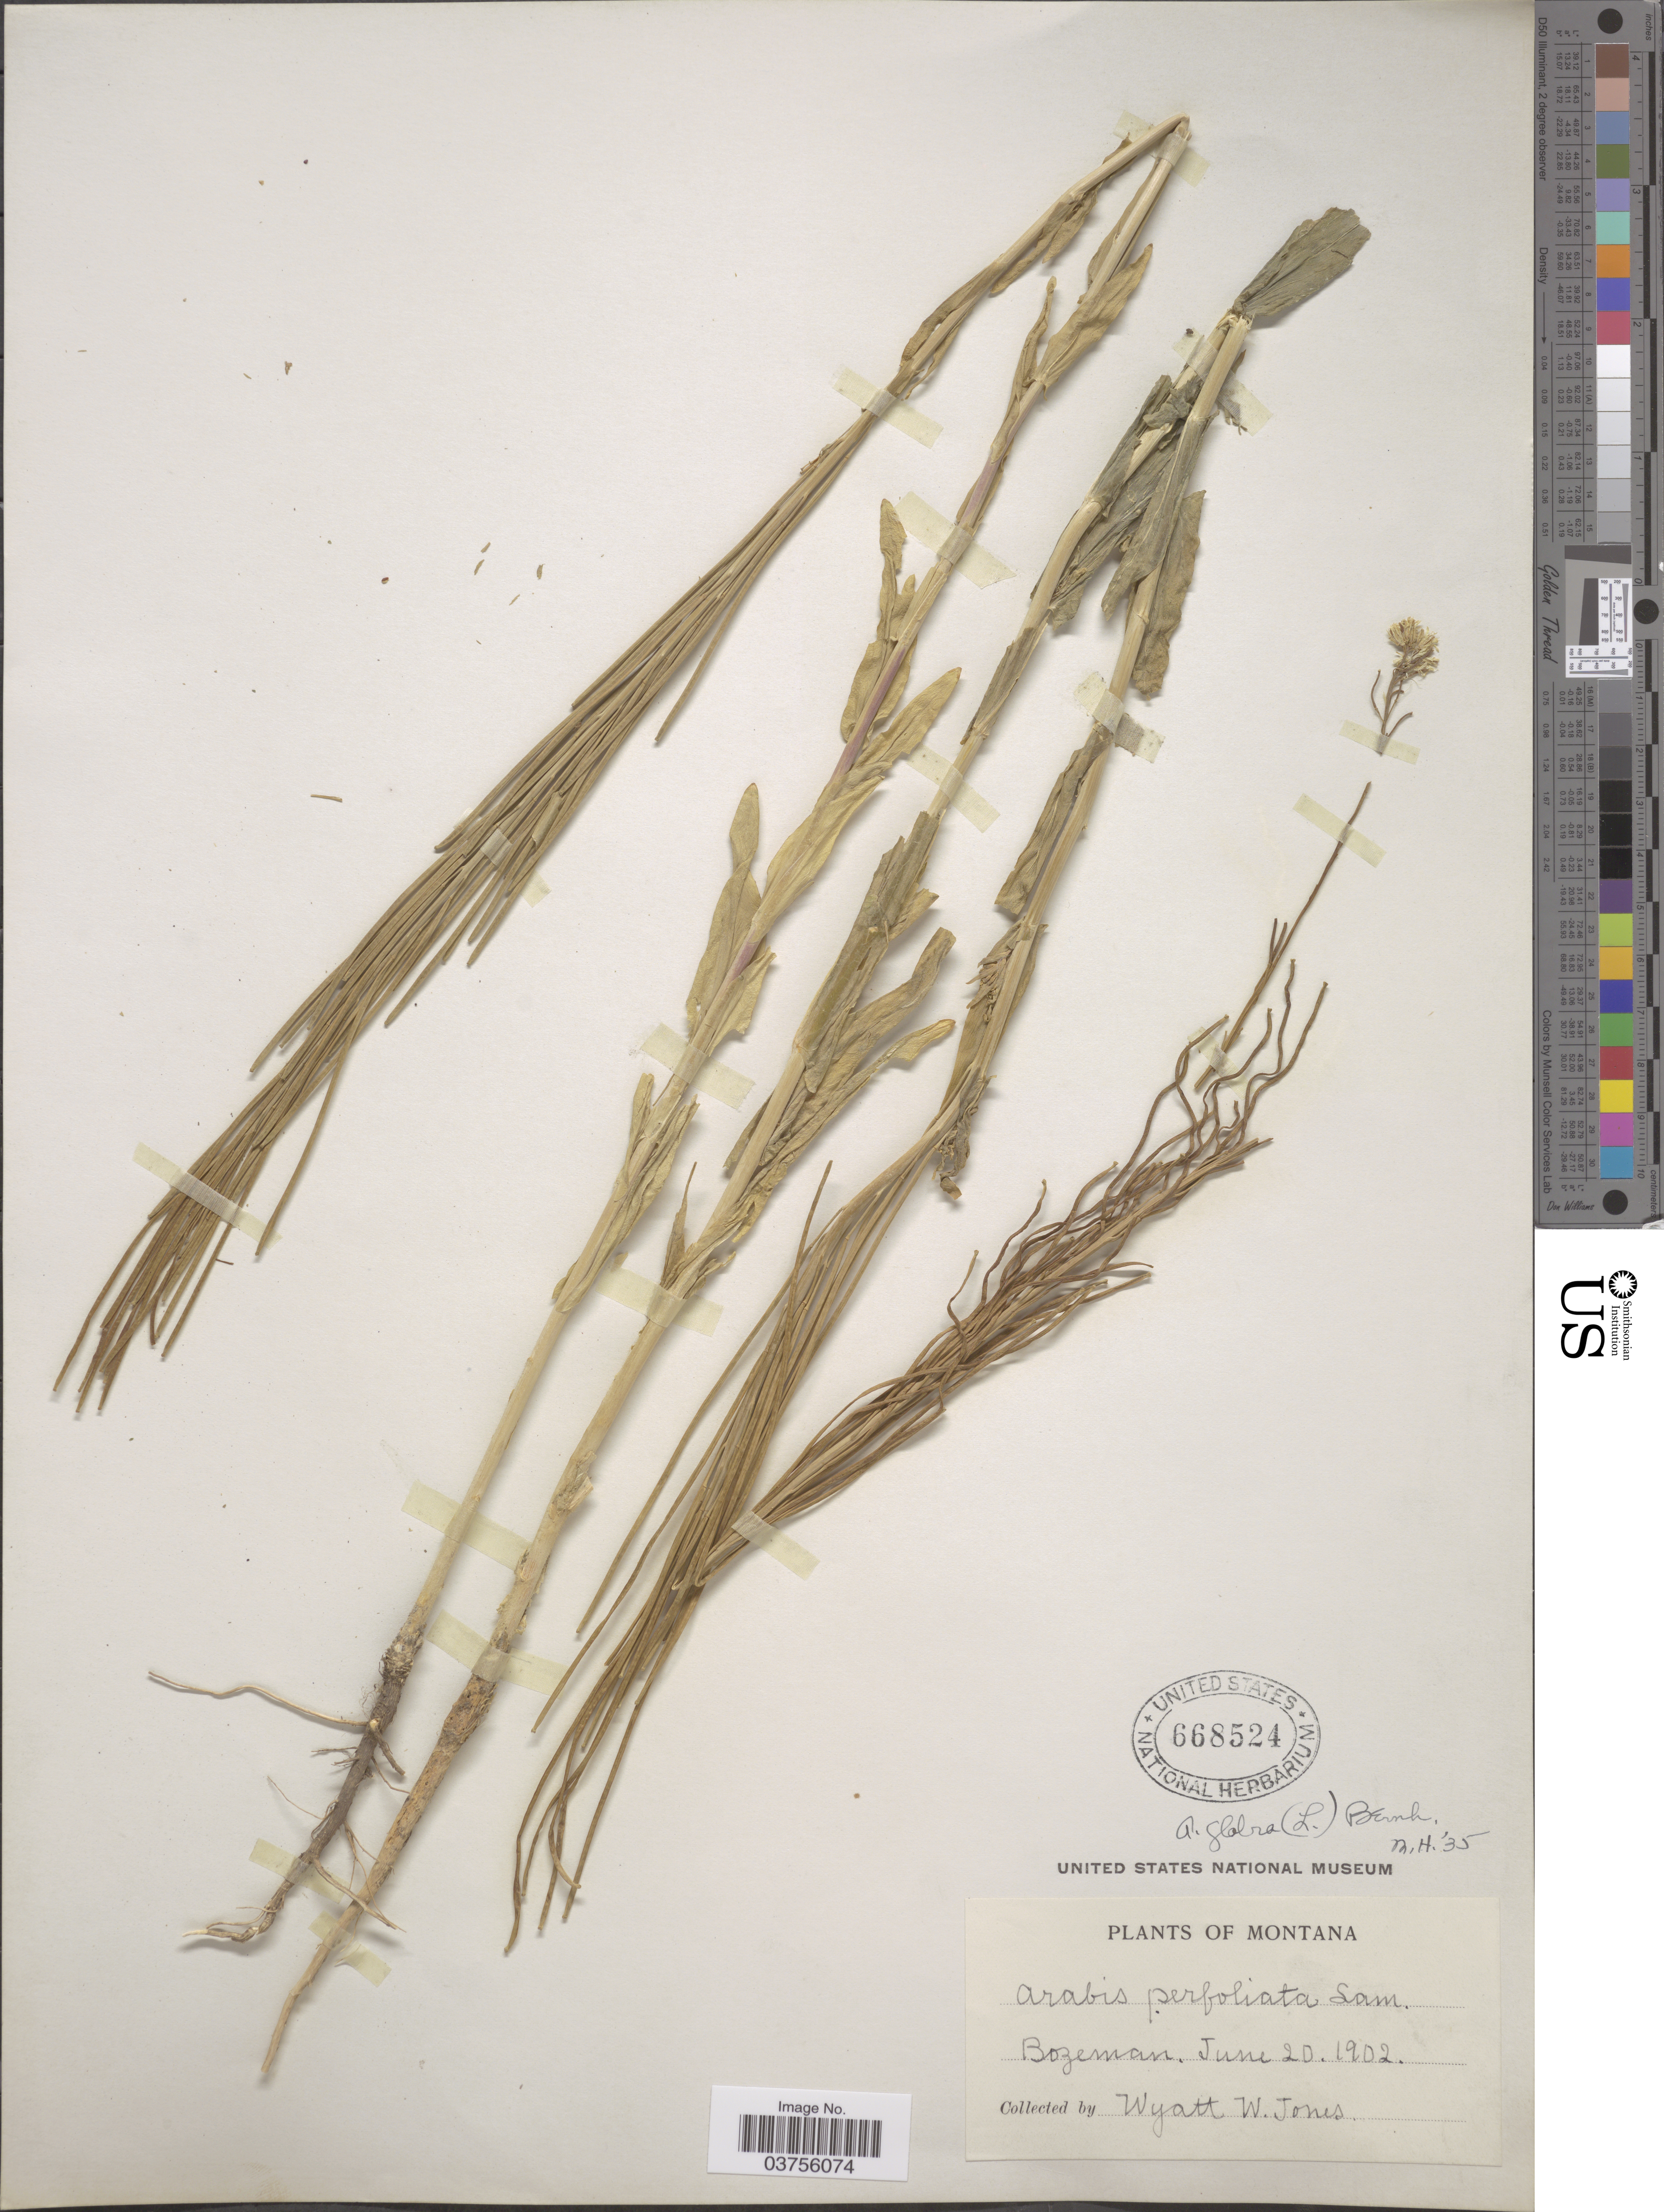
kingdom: Plantae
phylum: Tracheophyta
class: Magnoliopsida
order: Brassicales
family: Brassicaceae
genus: Turritis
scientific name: Turritis glabra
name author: L.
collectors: W. W. Jones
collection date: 1902-06-20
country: United States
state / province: Montana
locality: Bozeman.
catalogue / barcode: US 668524